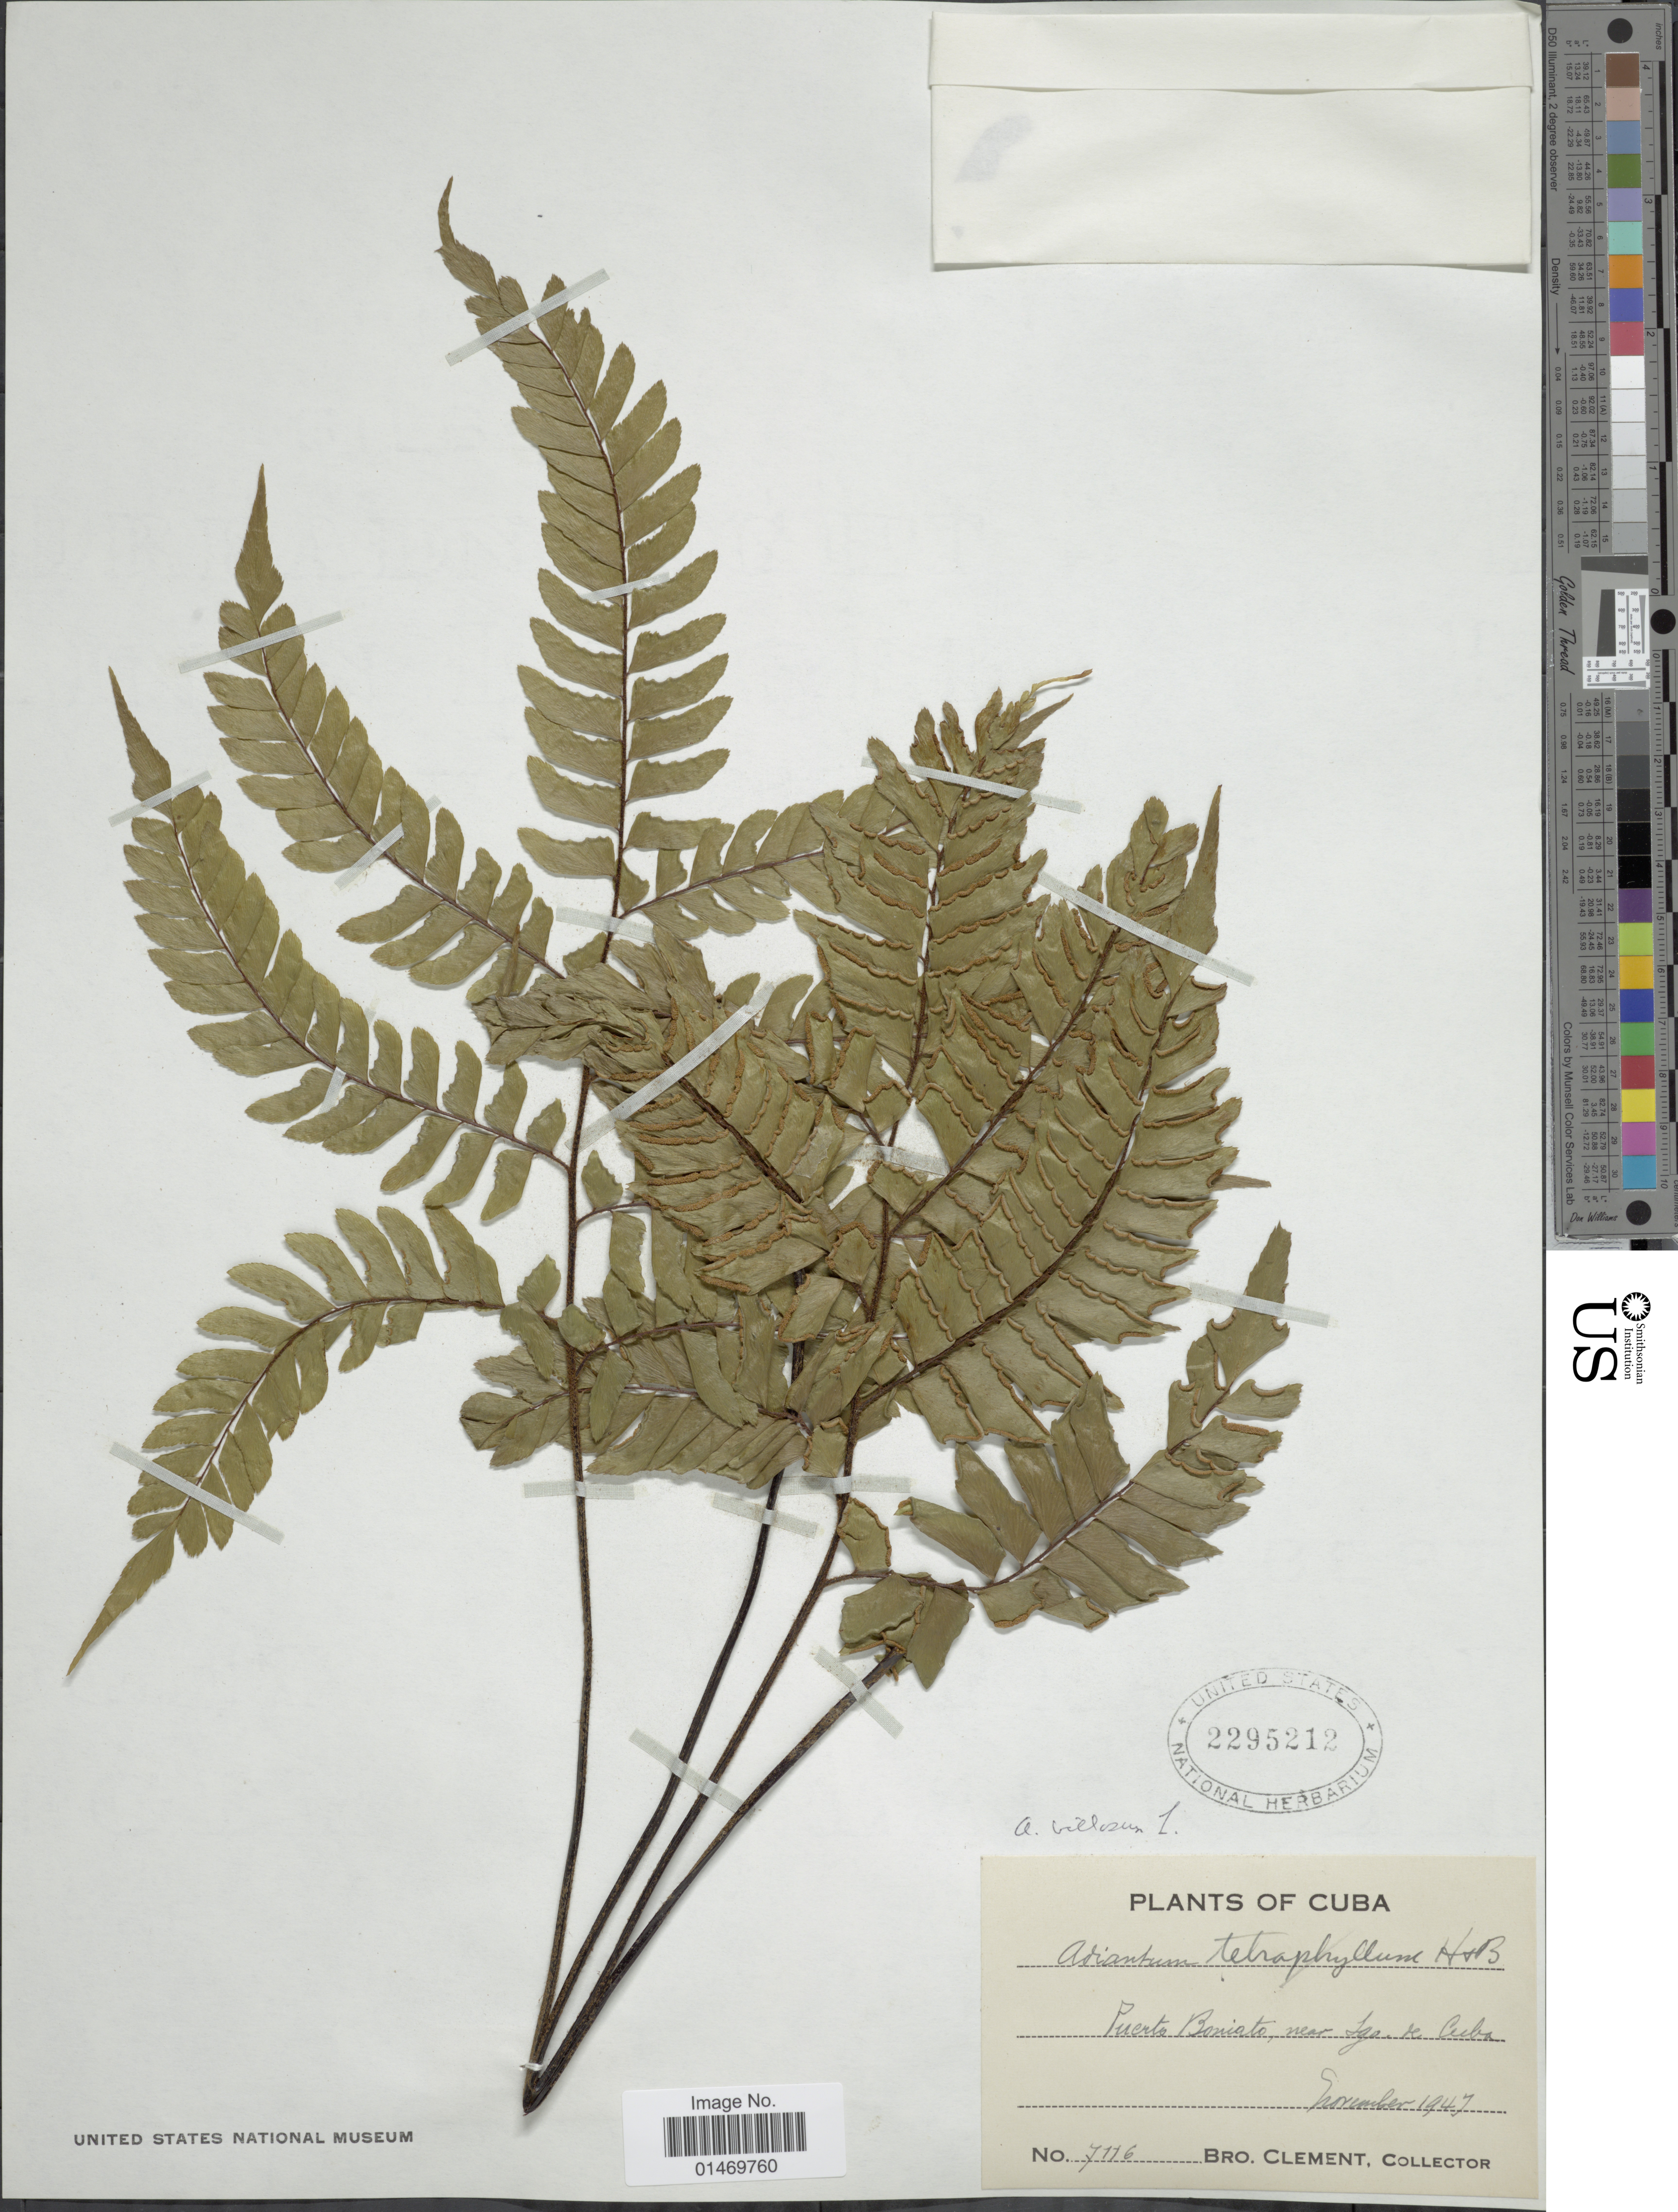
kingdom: Plantae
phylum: Tracheophyta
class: Polypodiopsida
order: Polypodiales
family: Pteridaceae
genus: Adiantum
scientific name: Adiantum villosum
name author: L.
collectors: B. Clement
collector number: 7116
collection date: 1947-11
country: Cuba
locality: Cuba, Puerto Boniato, near Igo.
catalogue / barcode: US 2295212